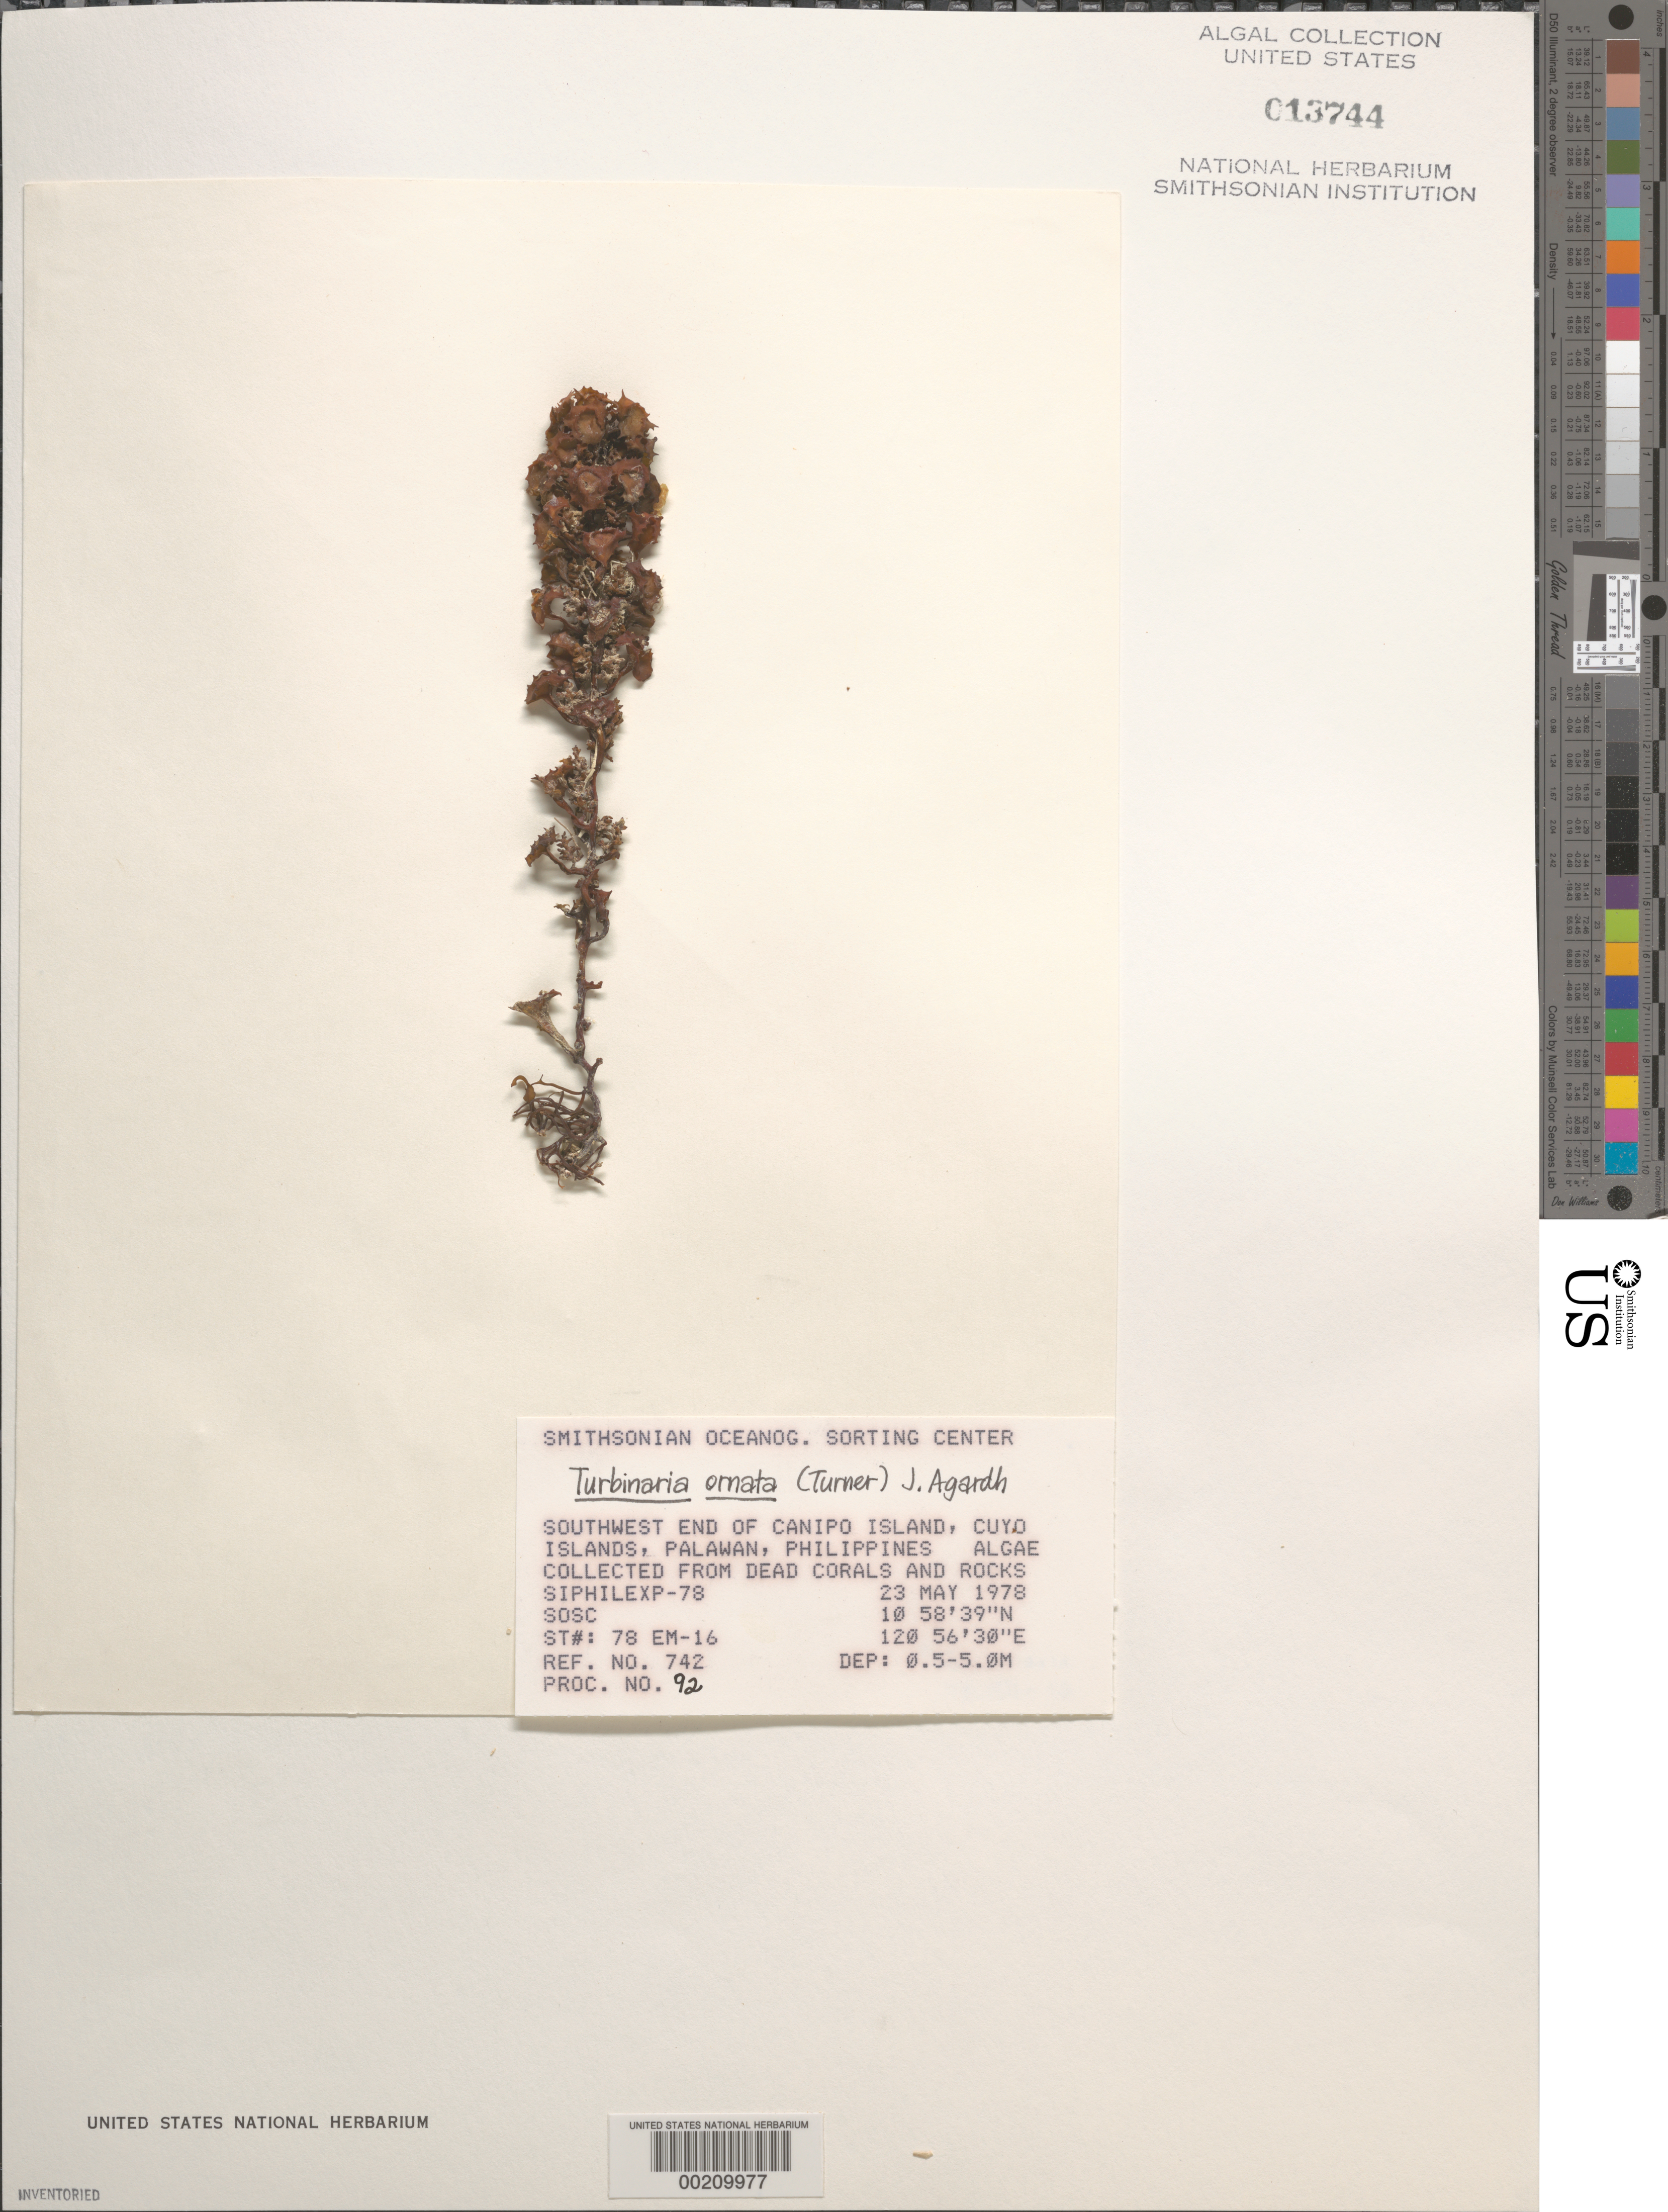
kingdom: Chromista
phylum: Ochrophyta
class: Phaeophyceae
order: Fucales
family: Sargassaceae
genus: Turbinaria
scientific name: Turbinaria ornata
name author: (Turner) J. Agardh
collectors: SOSC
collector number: Station 78 Em-16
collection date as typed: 23 May 1978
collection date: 1978-05-23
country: Philippines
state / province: Mimaropa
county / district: Palawan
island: Canipo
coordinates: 10 58' 39" N, 120 56' 30" E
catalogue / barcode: US 13744